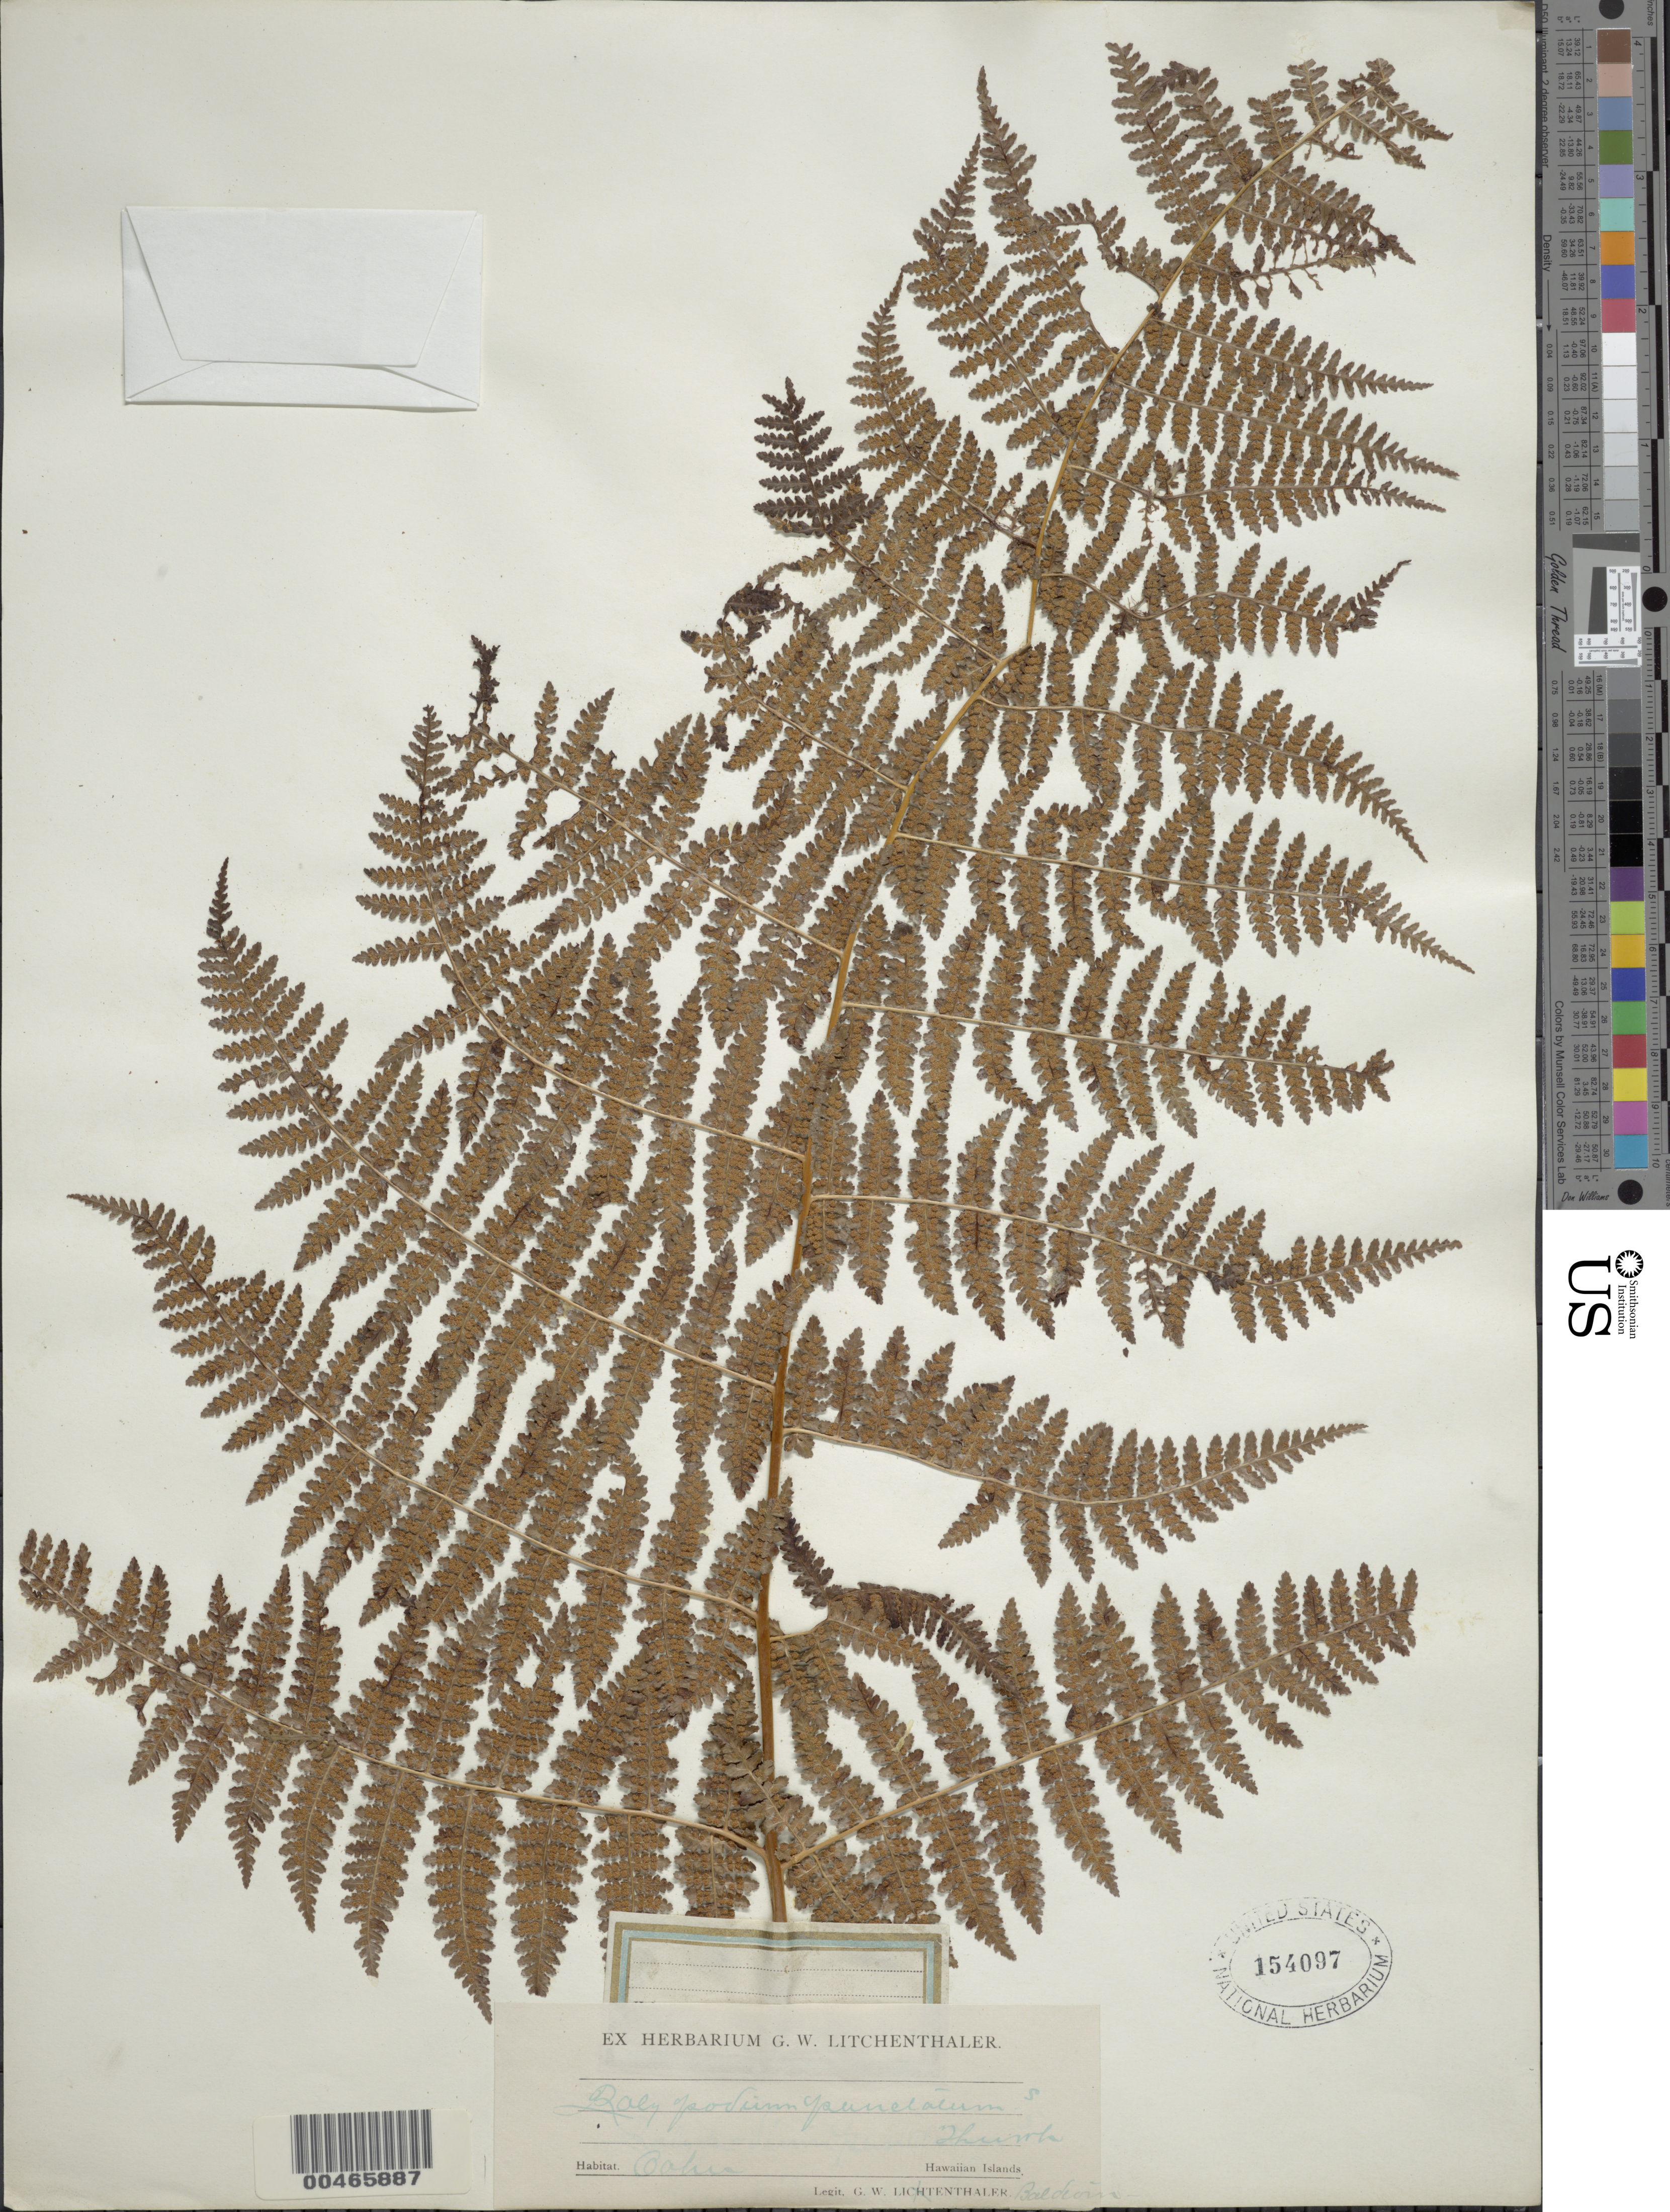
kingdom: Plantae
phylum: Tracheophyta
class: Polypodiopsida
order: Polypodiales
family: Dennstaedtiaceae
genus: Hypolepis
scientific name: Hypolepis punctata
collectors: G. Lichtenthaler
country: United States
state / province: Hawaii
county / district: Kauai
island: Kaua'i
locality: Hawaiian Islands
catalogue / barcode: US 154097